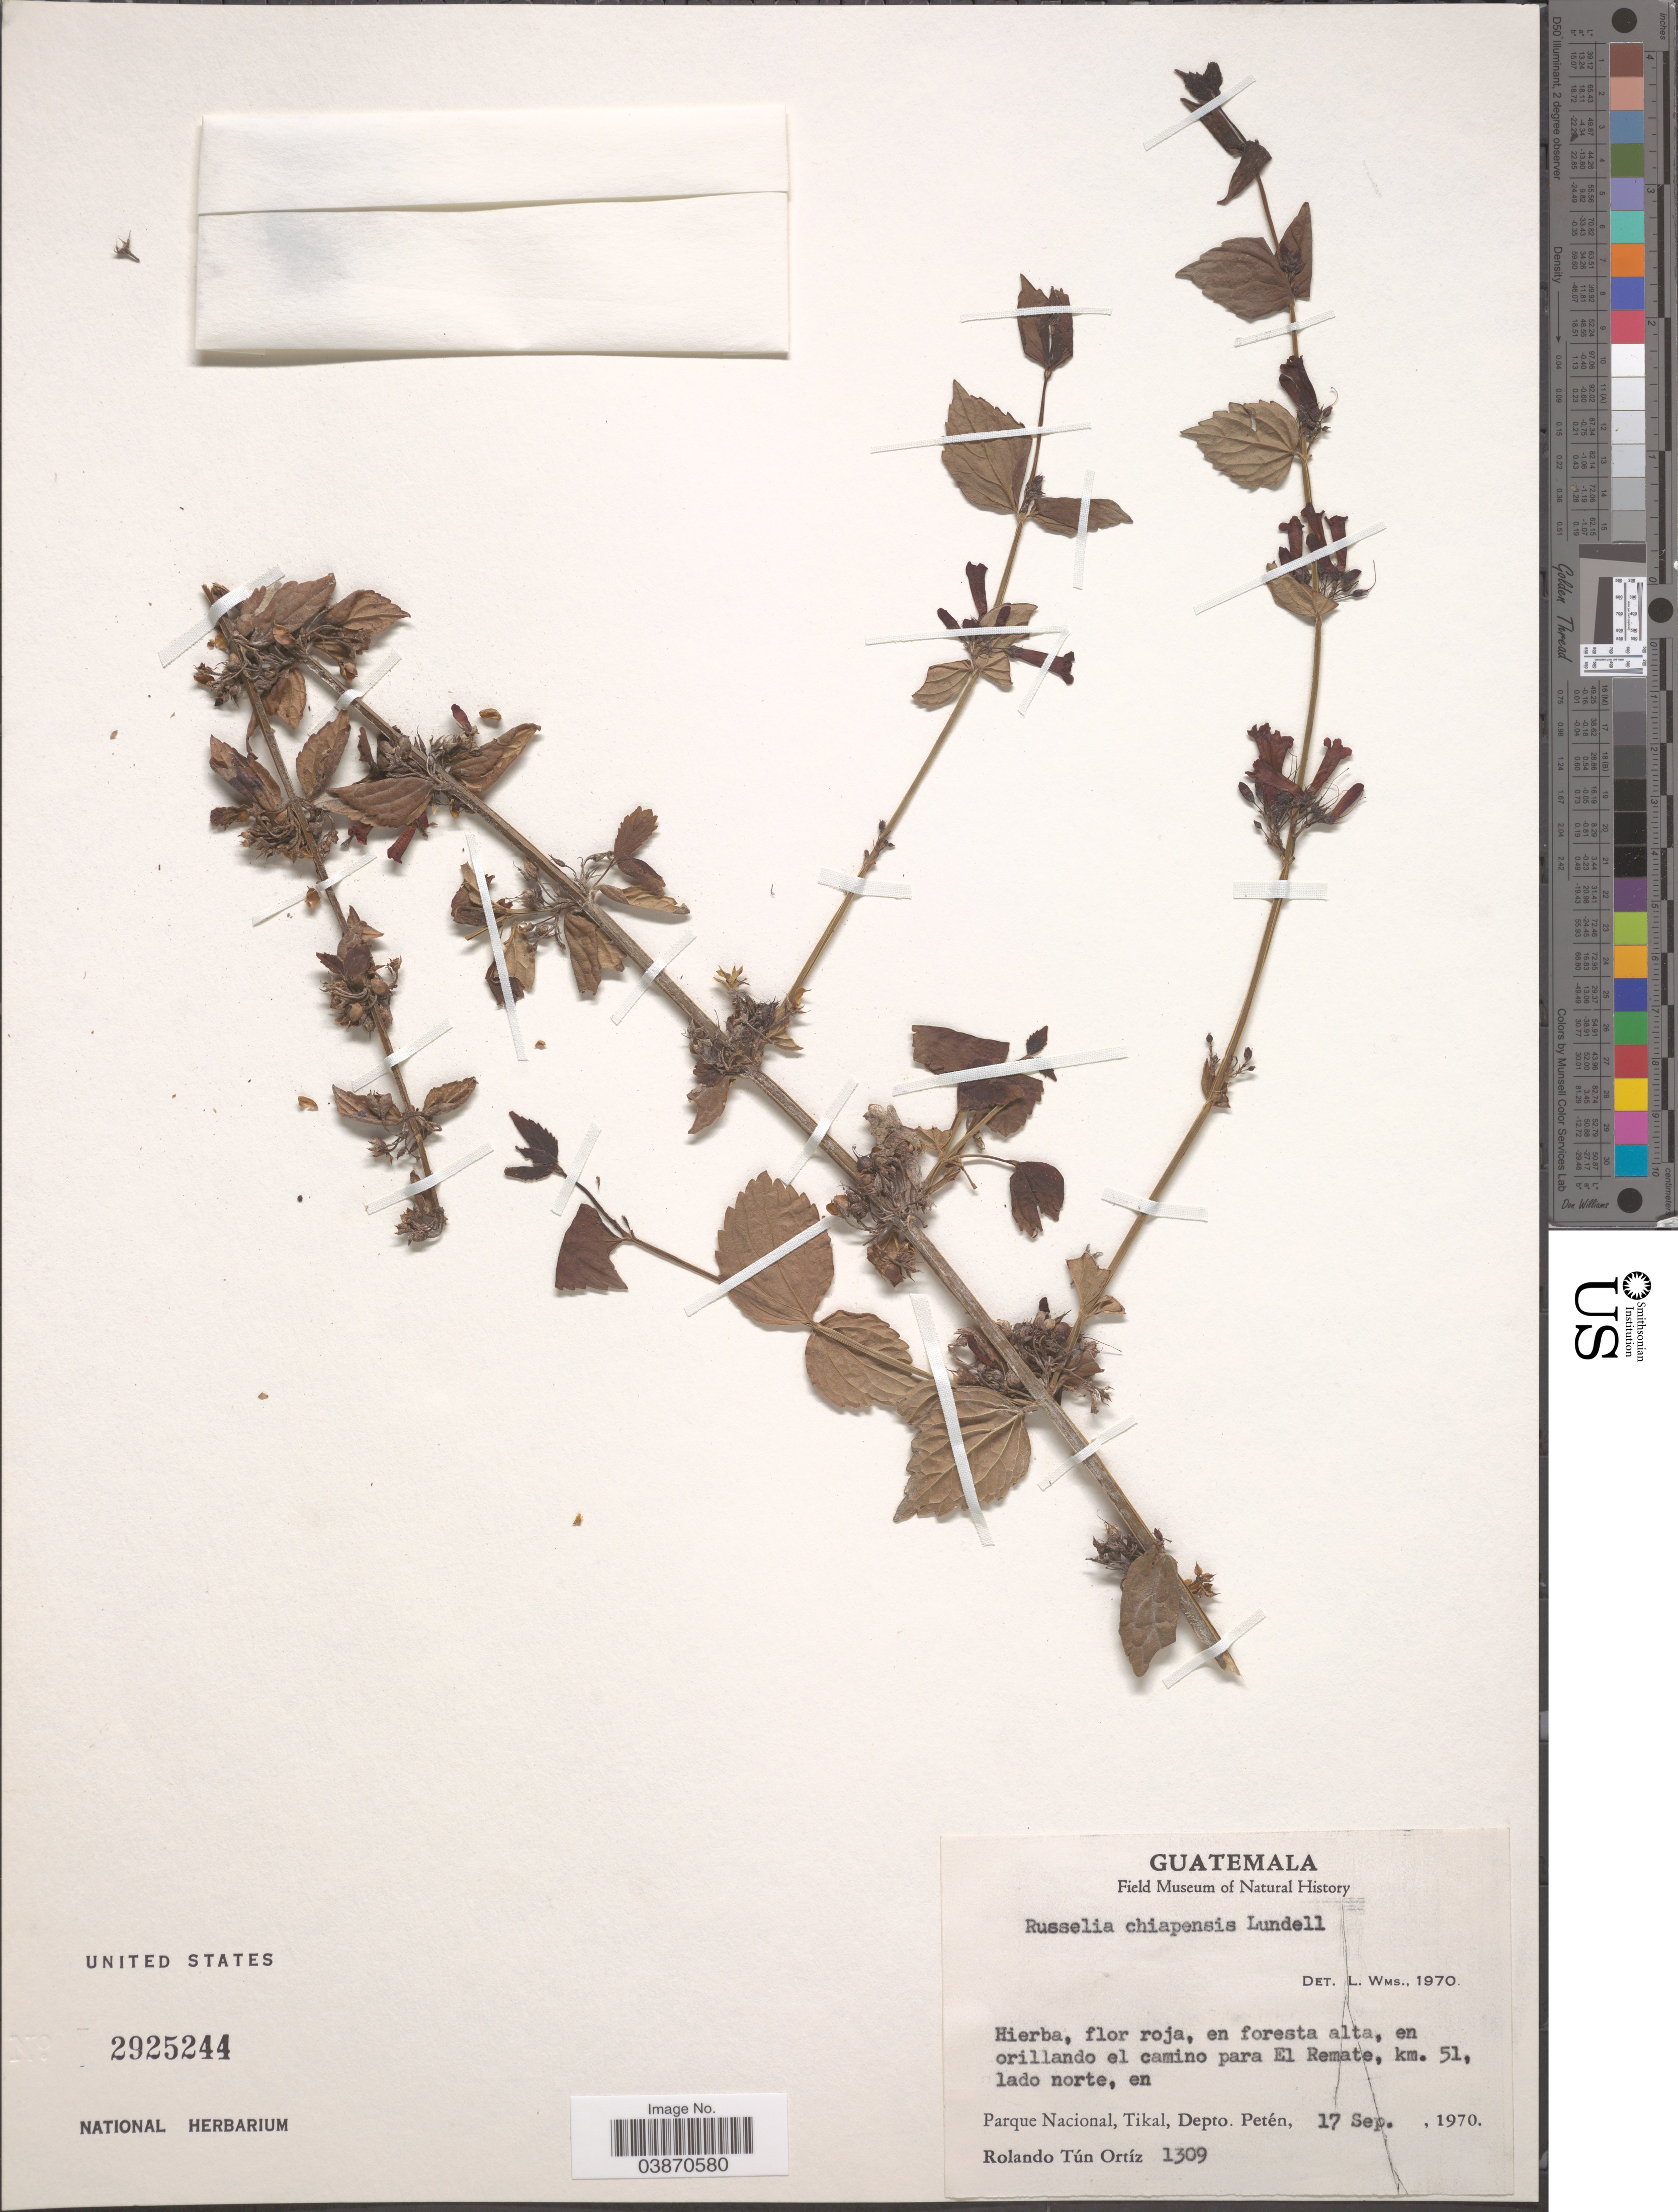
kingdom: Plantae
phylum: Tracheophyta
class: Magnoliopsida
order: Lamiales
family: Plantaginaceae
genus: Russelia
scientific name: Russelia chiapensis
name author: Lundell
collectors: R. Tún Ortíz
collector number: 1309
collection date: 1970-09-17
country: Guatemala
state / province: El Peten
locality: En orillando el camino para El Remate, km. 51, lado norte, en Parque Nacional, Tikal, Depto. Petén.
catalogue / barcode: US 2925244